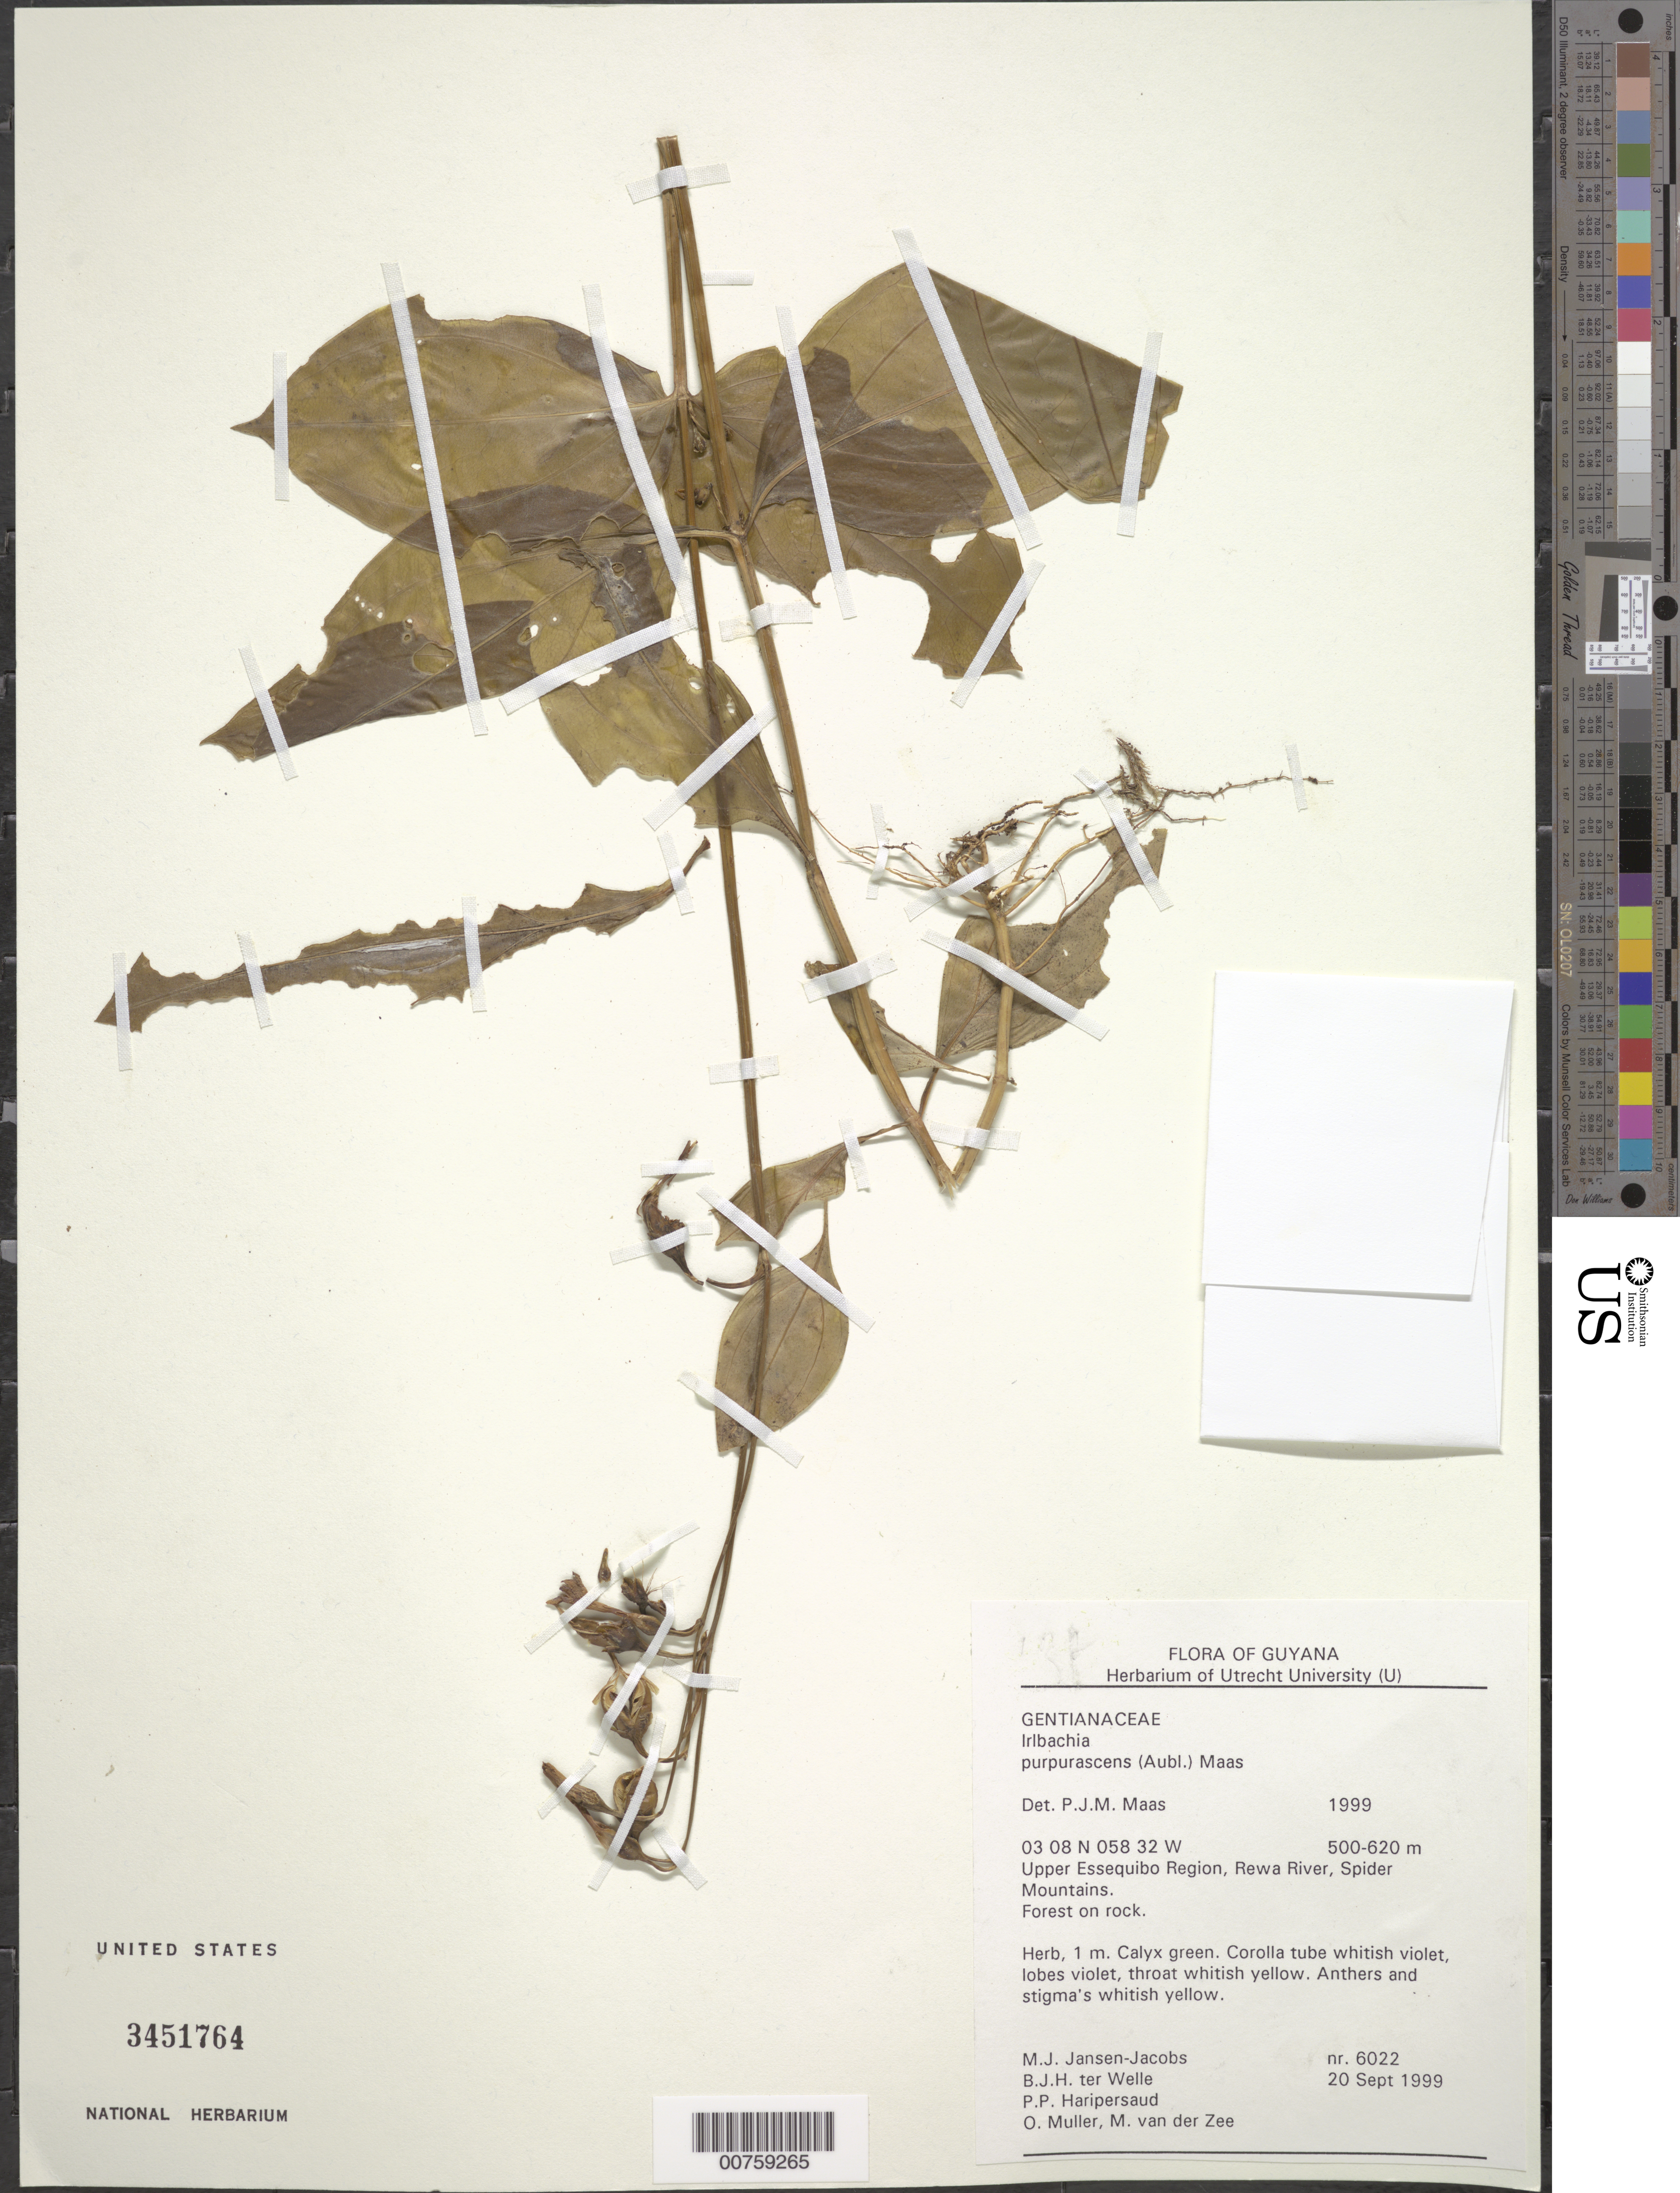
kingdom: Plantae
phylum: Tracheophyta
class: Magnoliopsida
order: Gentianales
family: Gentianaceae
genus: Irlbachia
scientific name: Irlbachia purpurascens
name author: (Aubl.) Maas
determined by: Maas, Paul J. M.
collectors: M. J. Jansen-Jacobs, B. Welle, P. Haripersaud, O. Muller & M. van der Zee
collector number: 6022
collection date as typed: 20-Sep-99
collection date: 1999-09-20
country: Guyana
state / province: U. Takutu-U. Essequibo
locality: Rewa River, Spider Mts., Upper Essequibo Region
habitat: Forest on rock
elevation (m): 500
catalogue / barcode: US 3451764